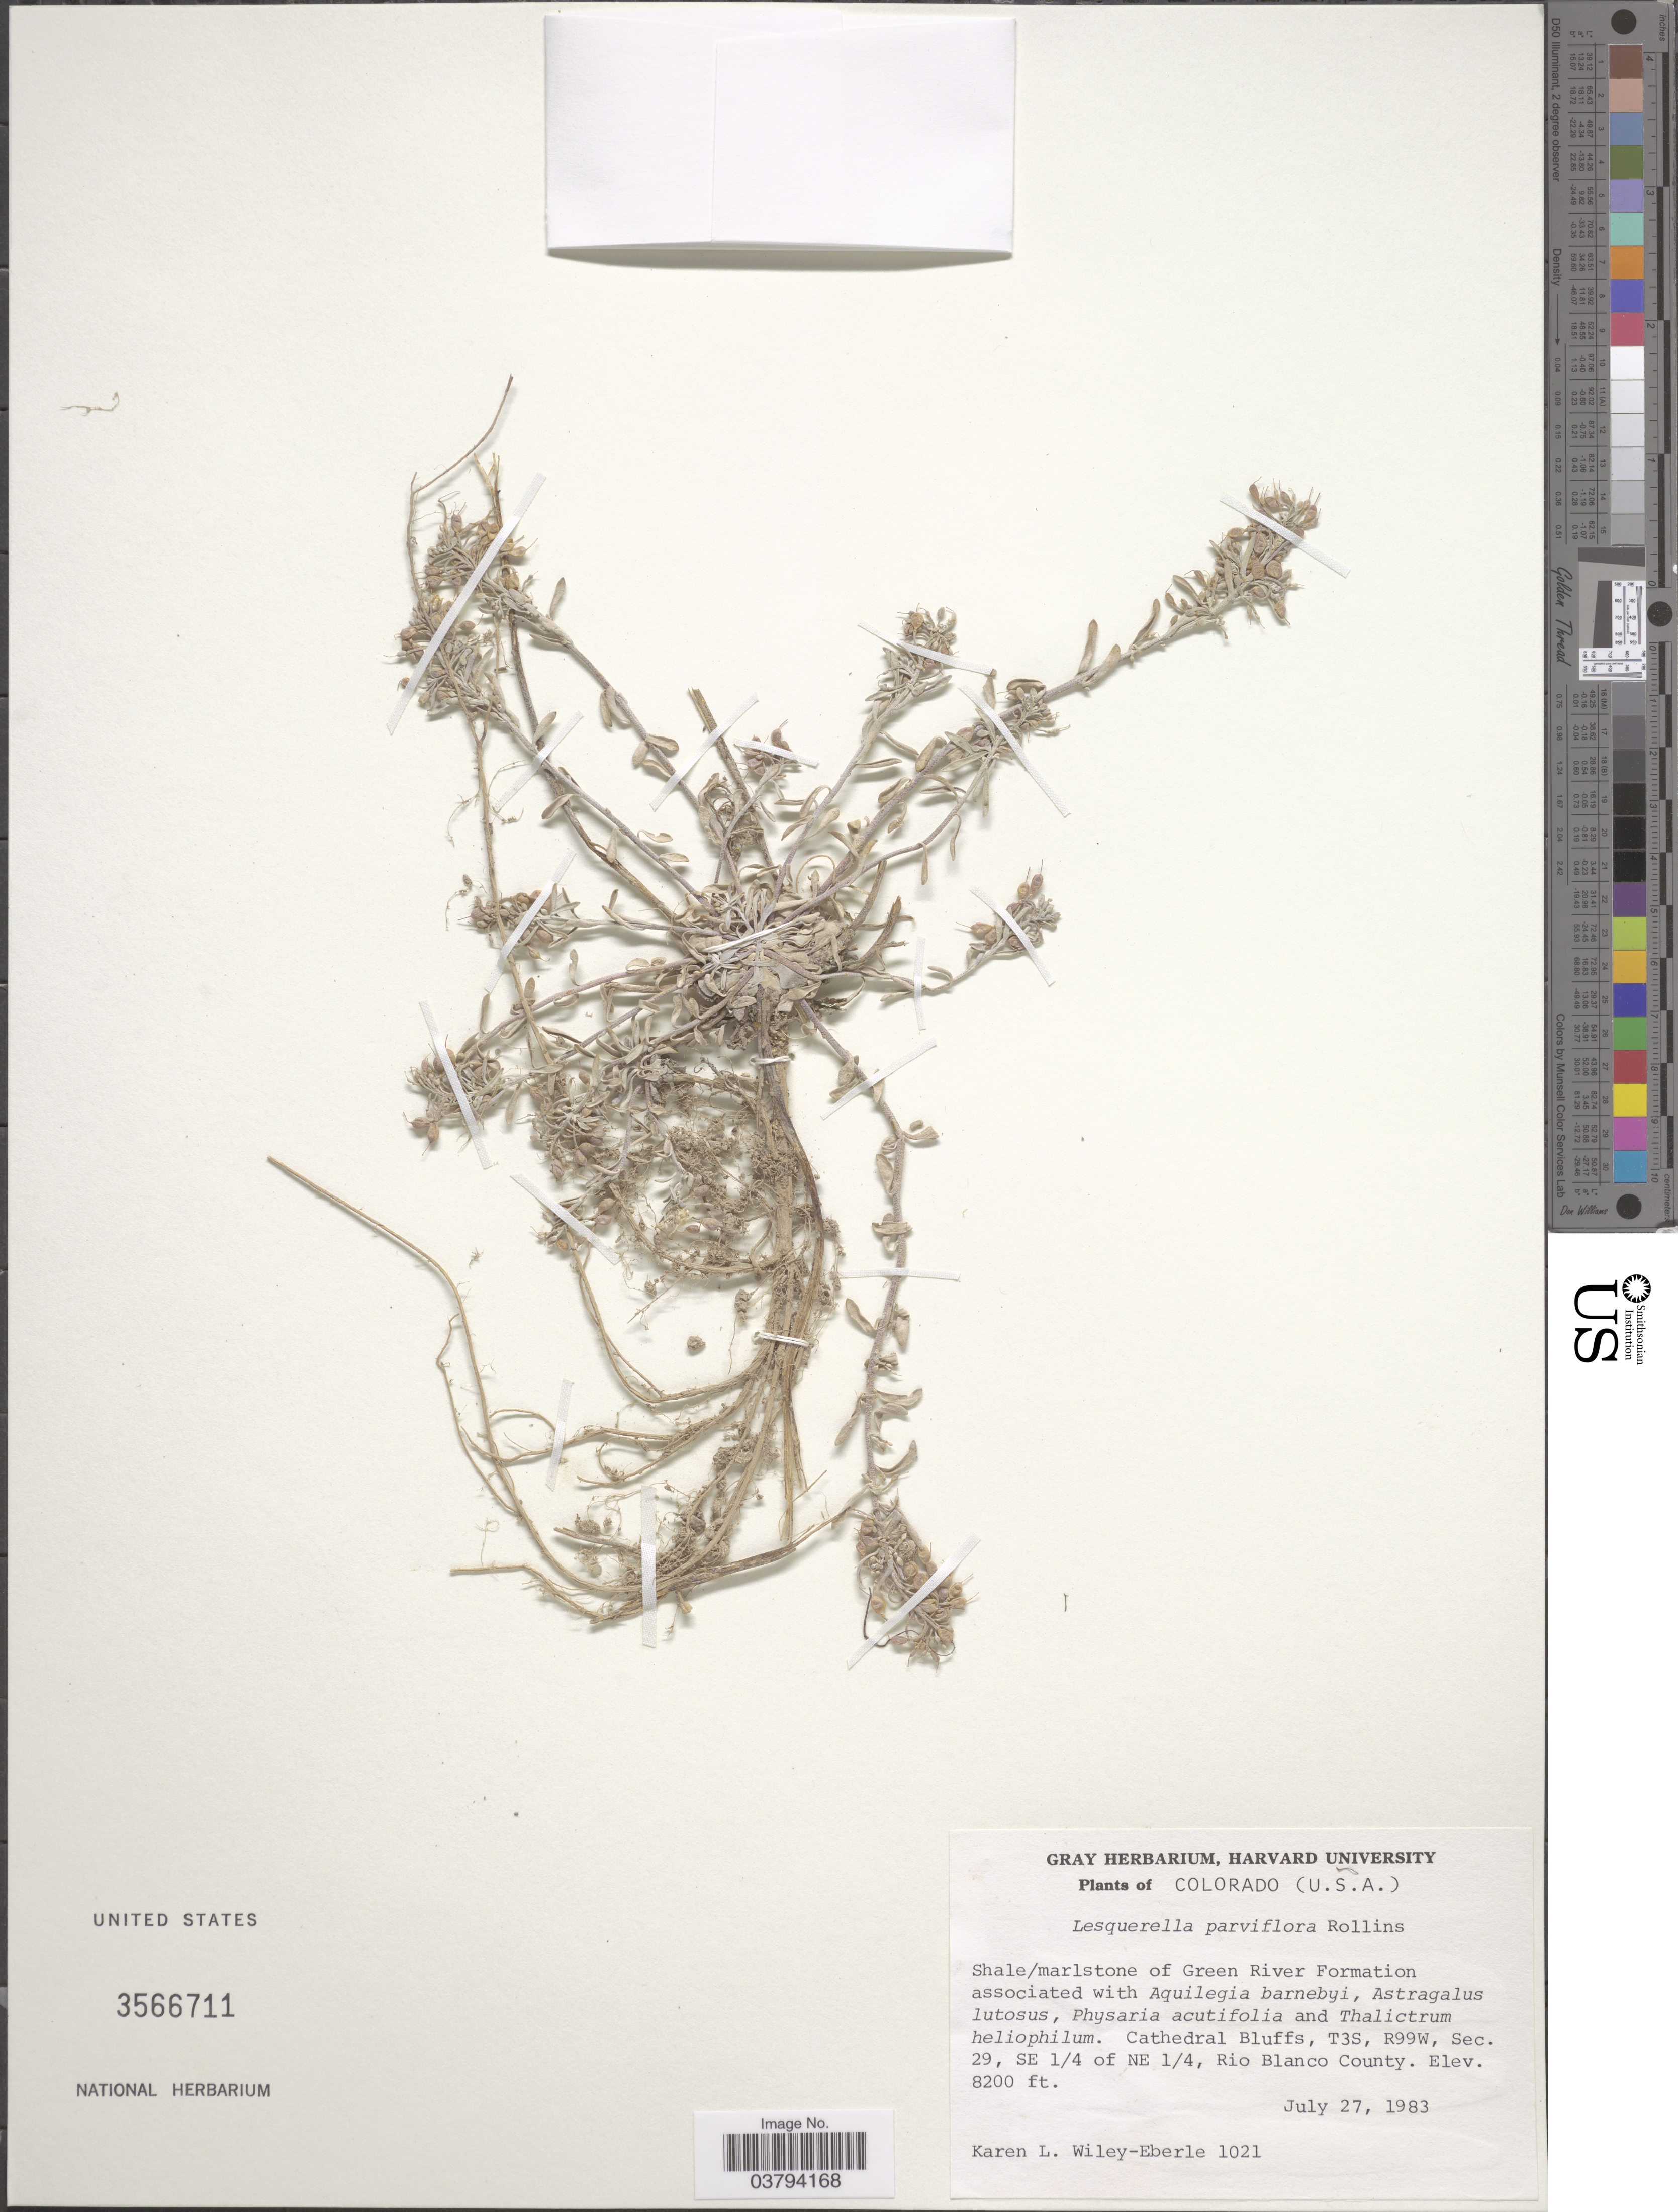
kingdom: Plantae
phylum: Tracheophyta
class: Magnoliopsida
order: Brassicales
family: Brassicaceae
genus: Lesquerella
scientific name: Lesquerella parviflora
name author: Rollins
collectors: K. Wiley-Eberle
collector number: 1021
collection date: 1983-07-27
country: United States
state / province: Colorado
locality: Shale/marlstone of Green River Formation. Cathedral Bluffs, T3S, R99W, Sec. 29, SE ¼ of NE ¼, Rio Blanco County.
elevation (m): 2499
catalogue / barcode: US 3566711